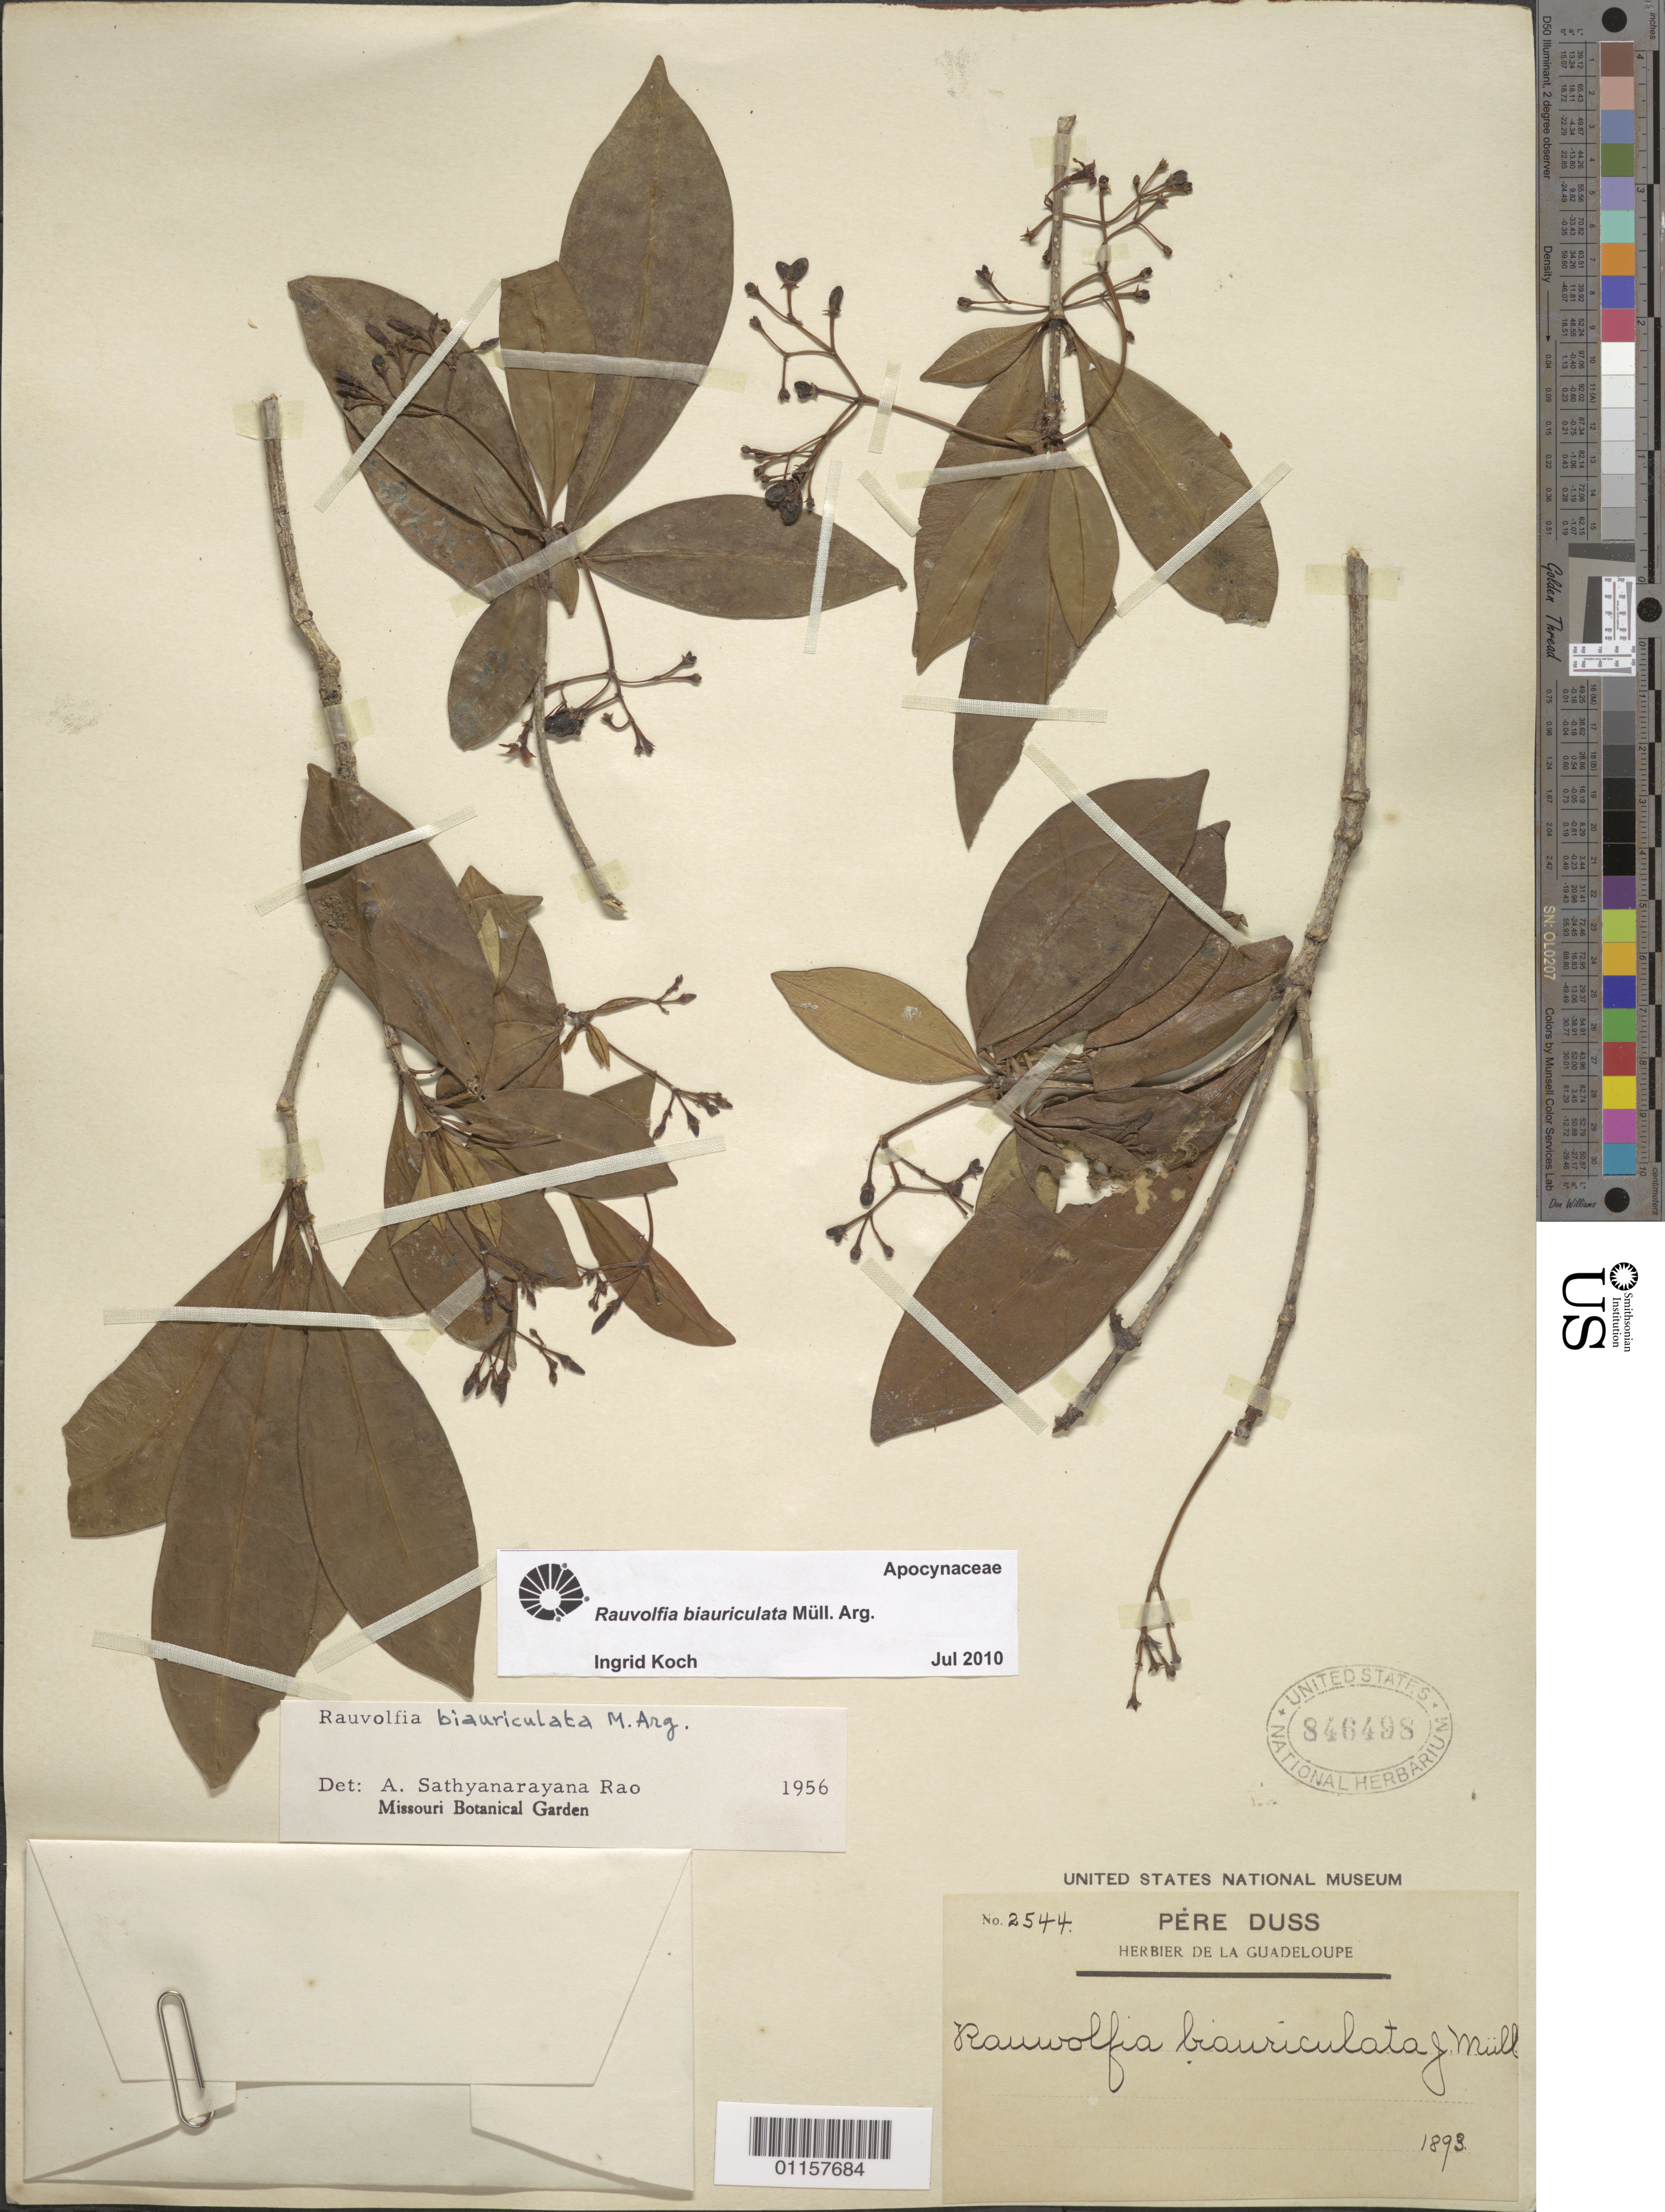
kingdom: Plantae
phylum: Tracheophyta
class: Magnoliopsida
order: Gentianales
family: Apocynaceae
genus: Rauvolfia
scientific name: Rauvolfia biauriculata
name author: Müll. Arg.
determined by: Koch, I.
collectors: Père Duss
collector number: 2544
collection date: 1893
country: Guadeloupe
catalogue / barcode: US 846498